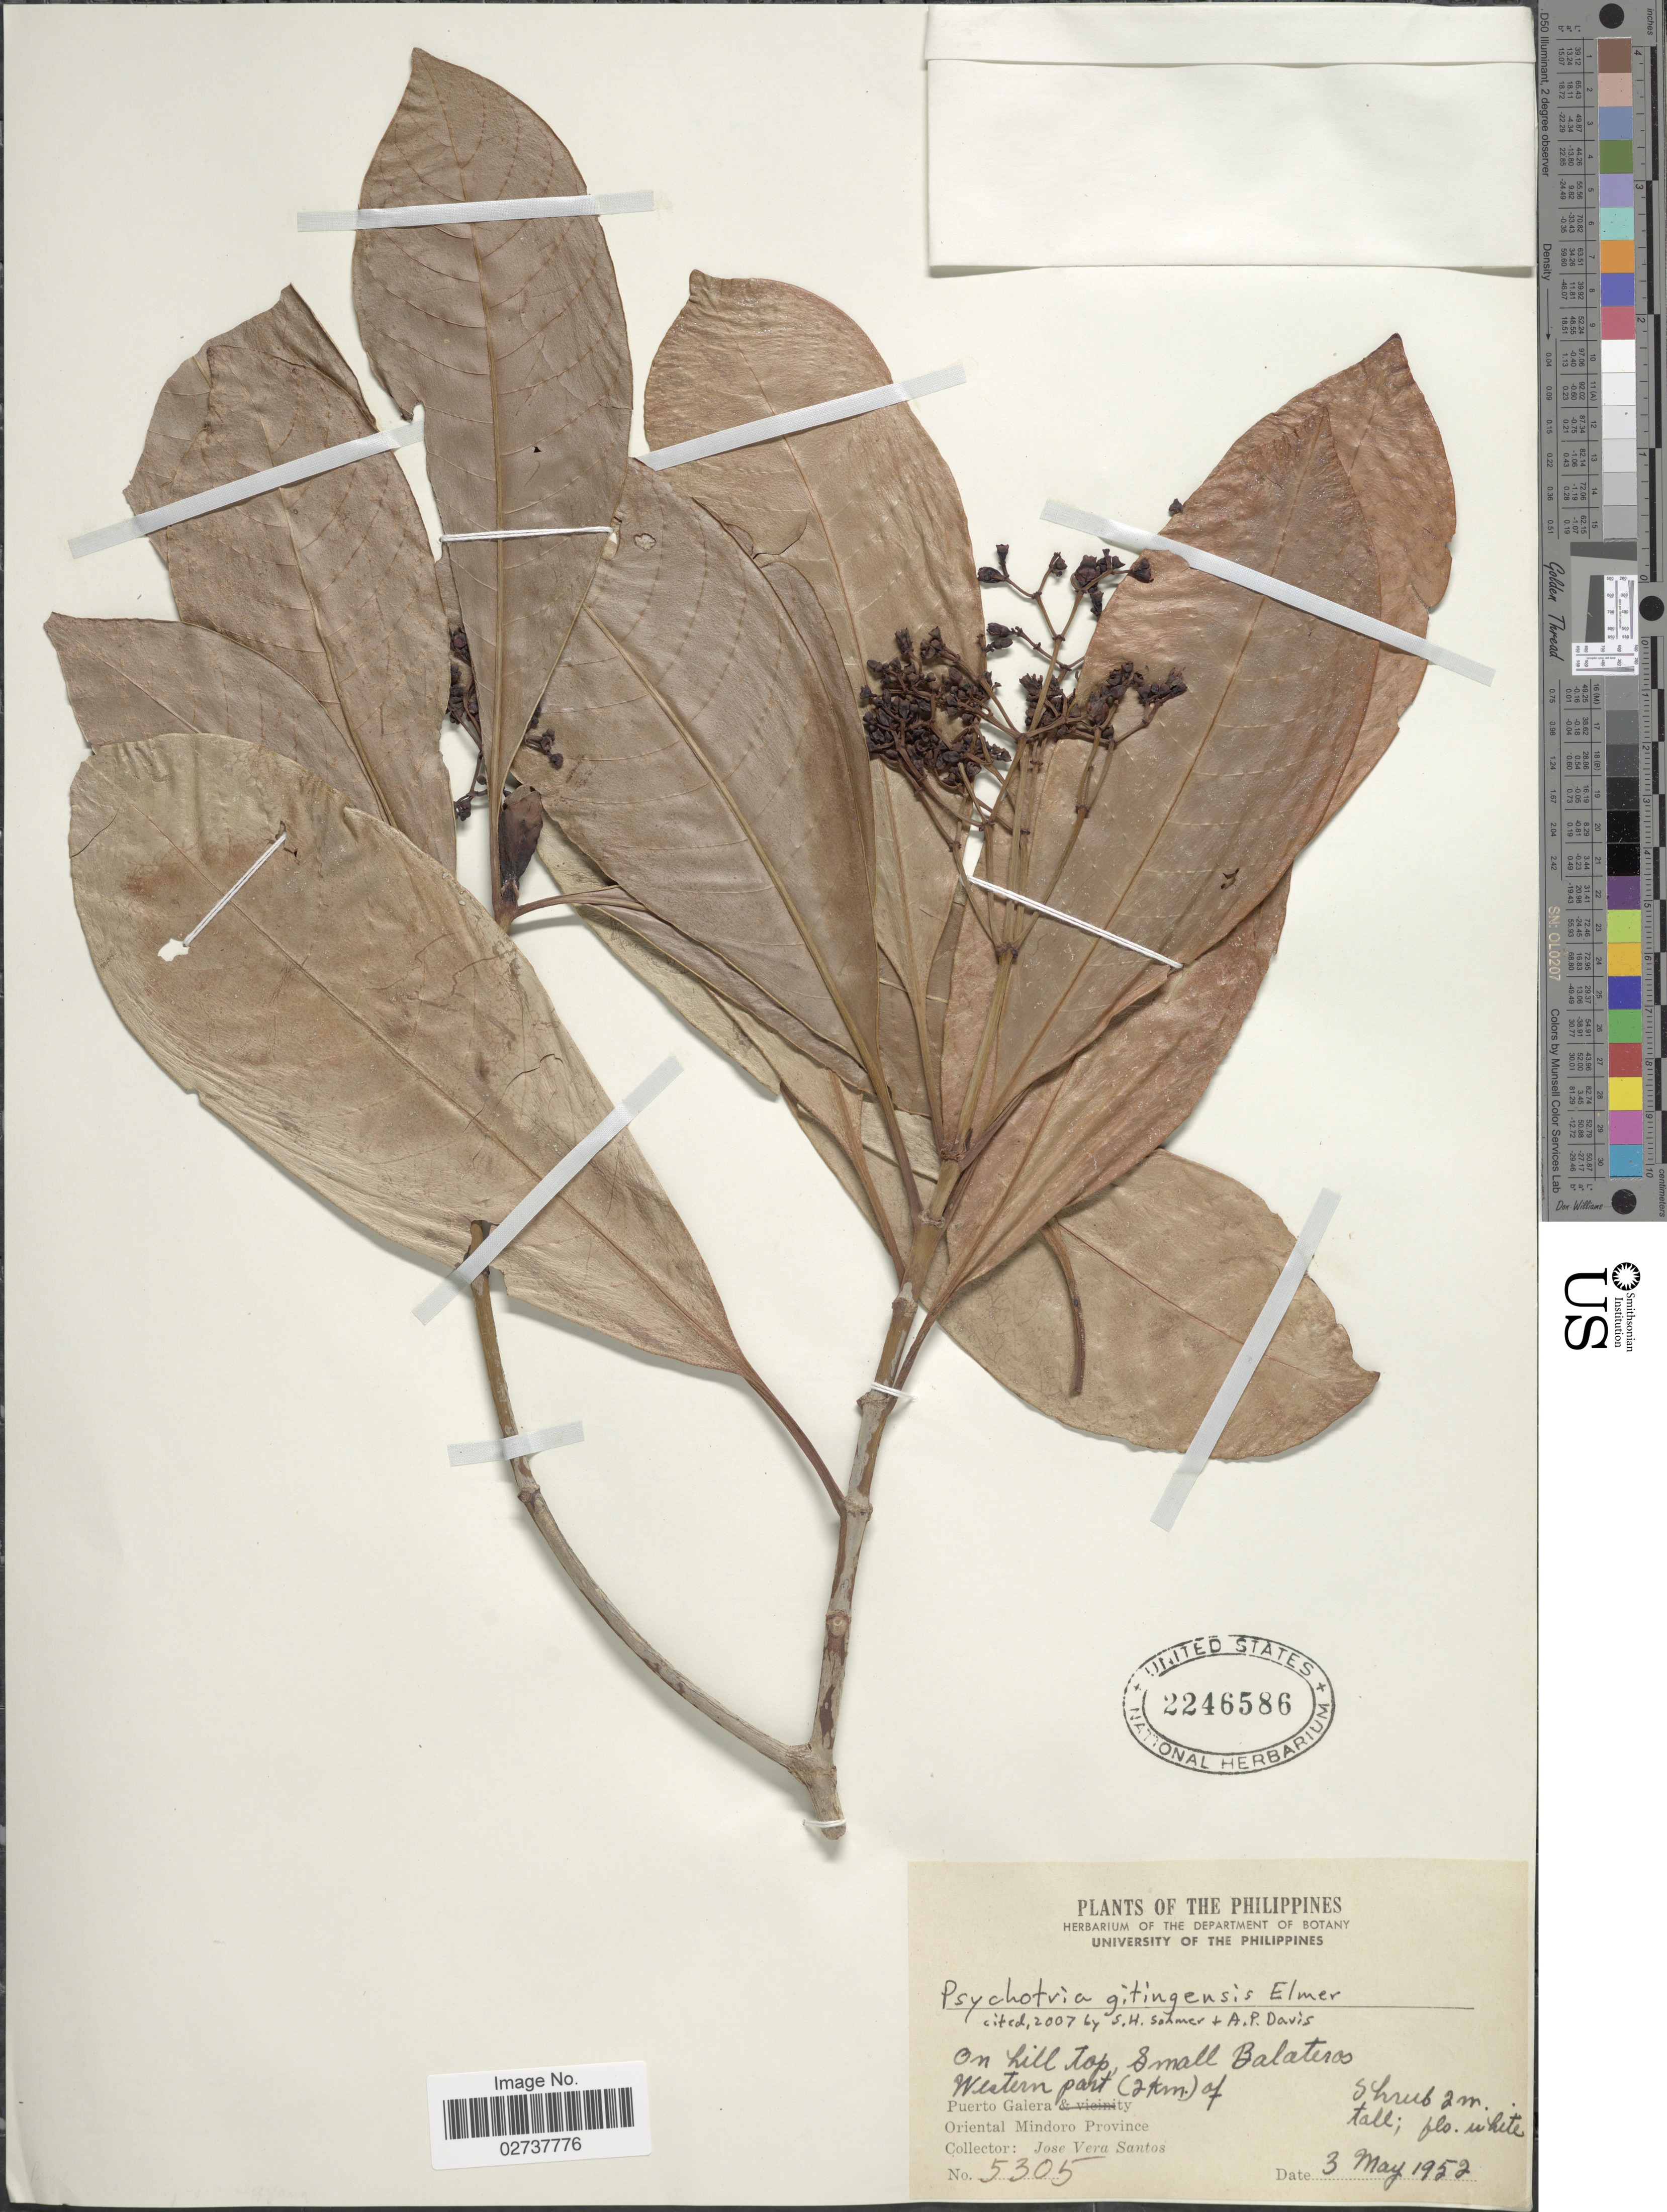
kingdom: Plantae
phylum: Tracheophyta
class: Magnoliopsida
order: Gentianales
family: Rubiaceae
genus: Psychotria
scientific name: Psychotria gitingensis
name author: Elmer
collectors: J. V. Santos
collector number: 5305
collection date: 1952-05-03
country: Philippines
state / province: Mimaropa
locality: On hill top, Small Balateros, Western part (2 km) of Puerto Galera Oriental Mindoro Province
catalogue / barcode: US 2246586